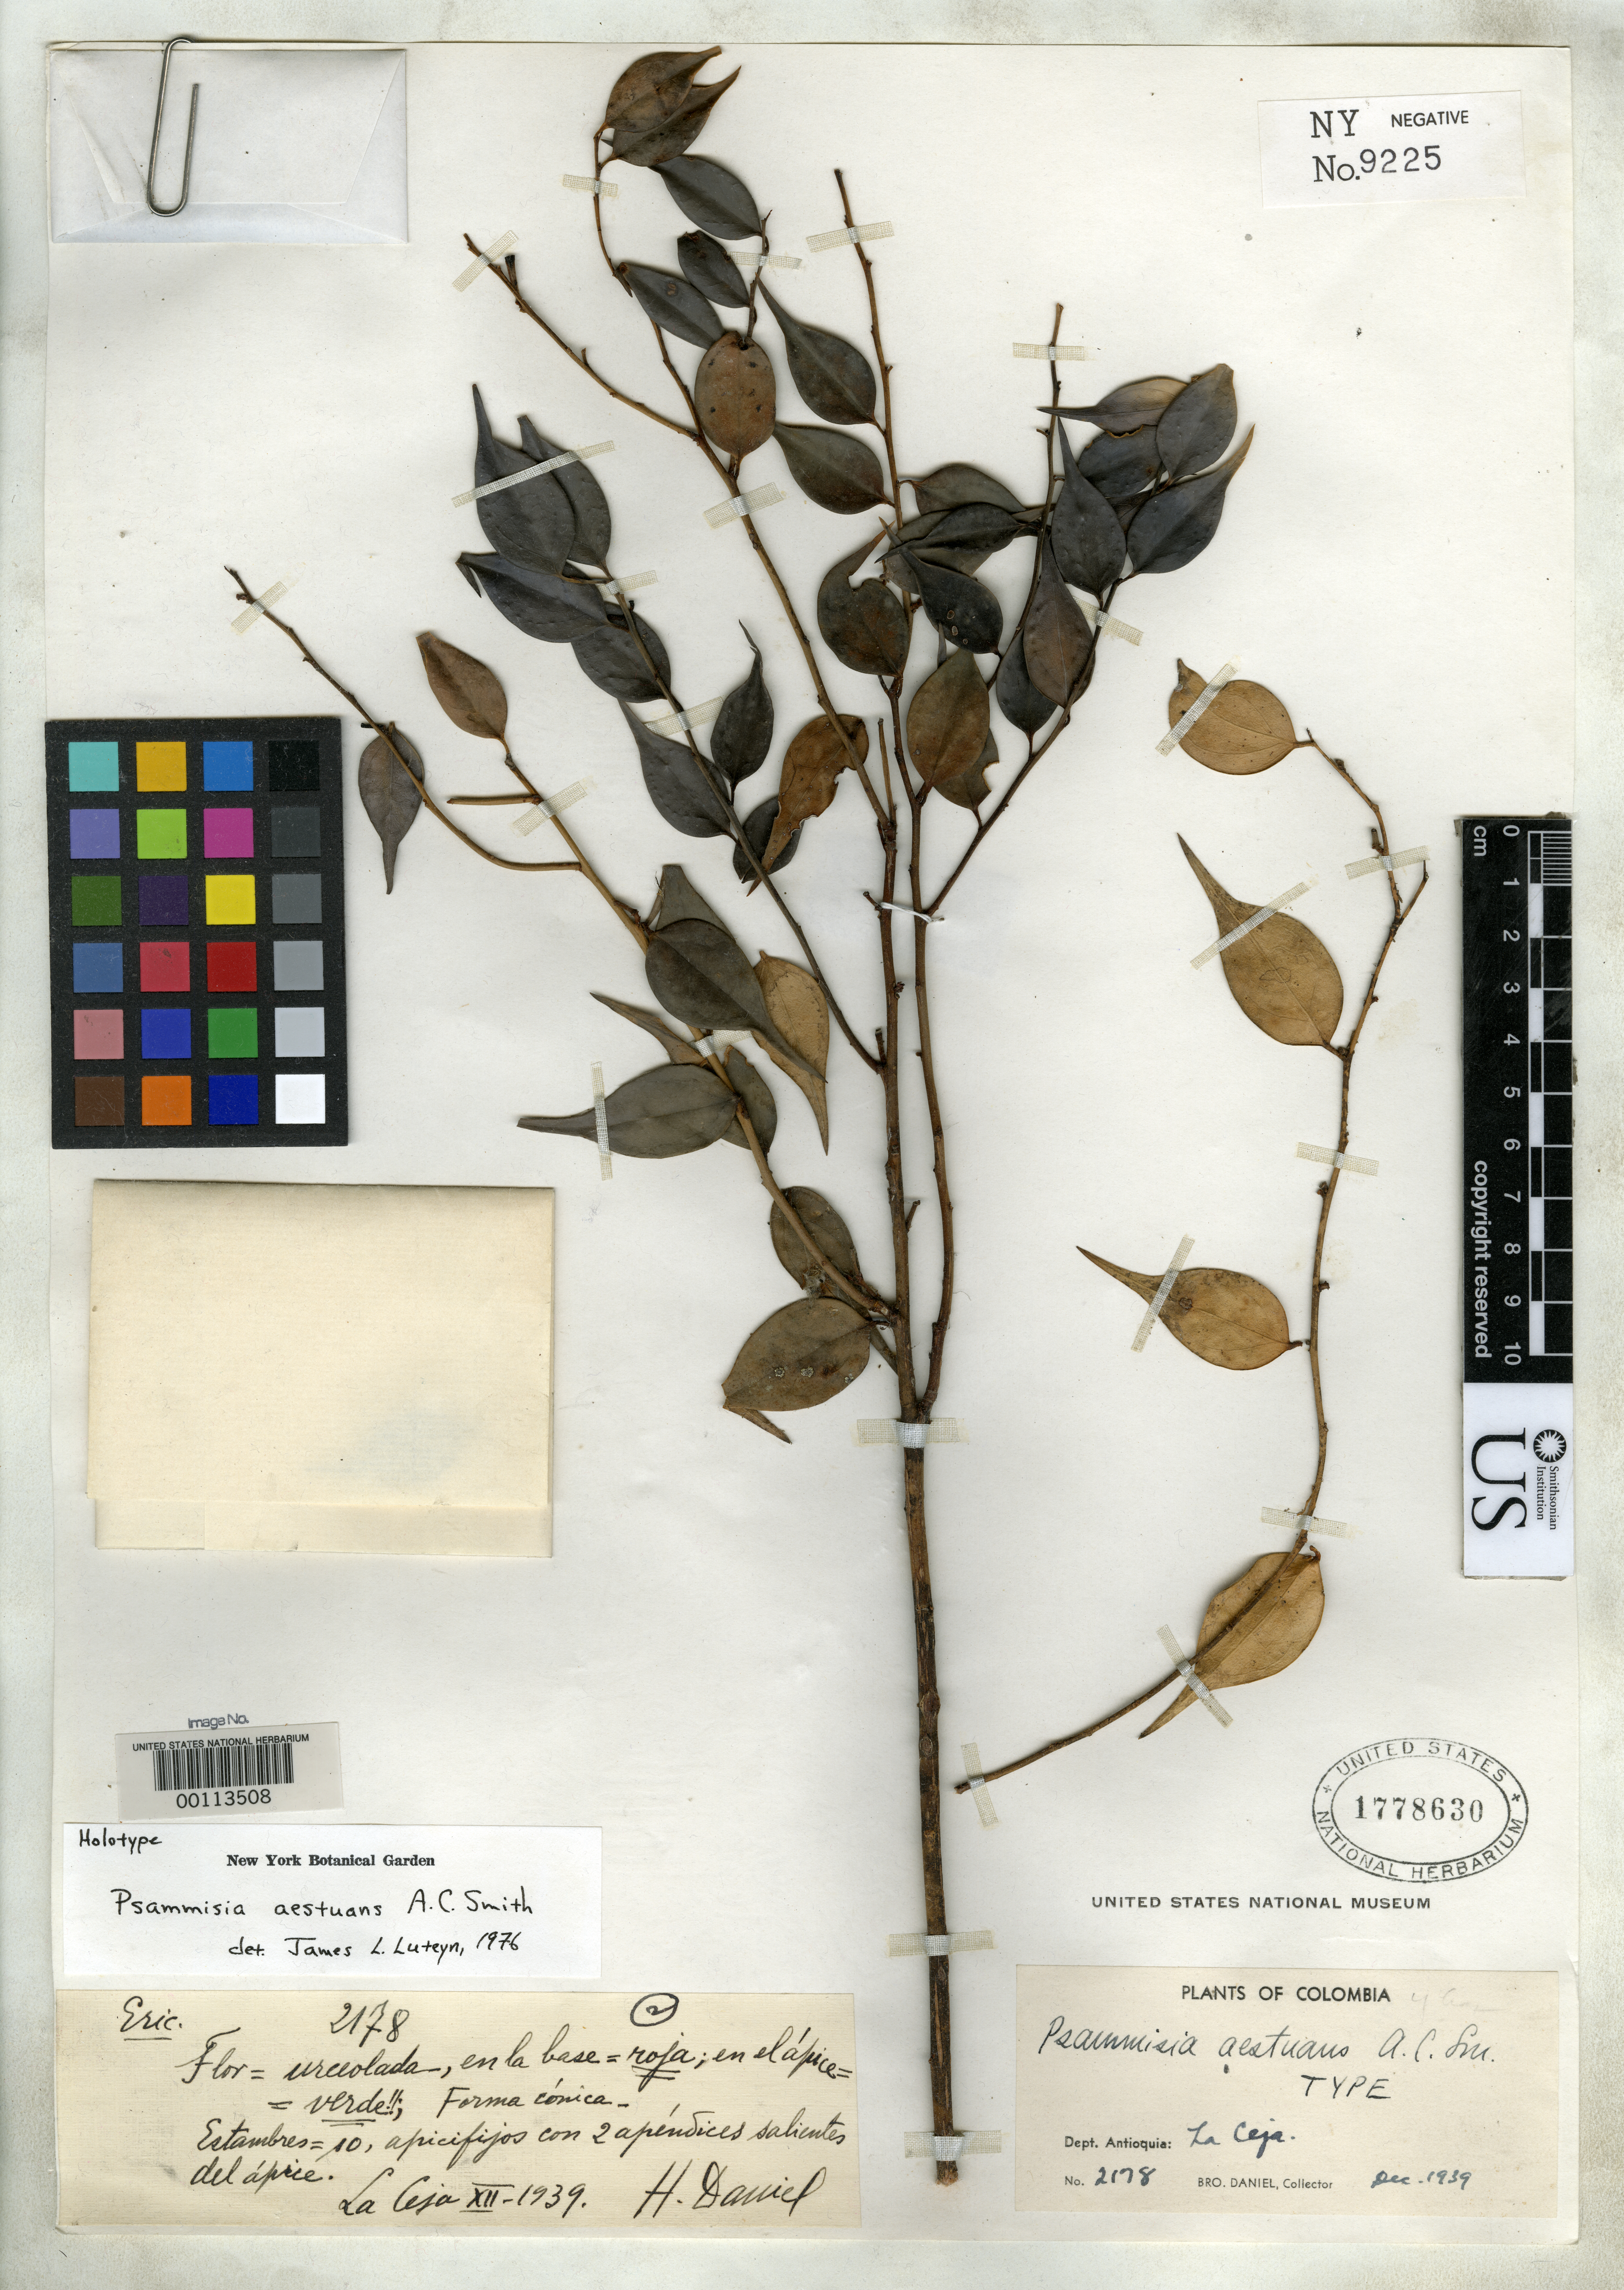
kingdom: Plantae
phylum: Tracheophyta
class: Magnoliopsida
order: Ericales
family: Ericaceae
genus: Psammisia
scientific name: Psammisia aestuans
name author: A.C. Sm.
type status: Holotype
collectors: Bro. Daniel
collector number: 2178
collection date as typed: Dec 1939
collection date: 1939-12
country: Colombia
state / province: Antioquia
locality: La Ceja.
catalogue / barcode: US 1778630